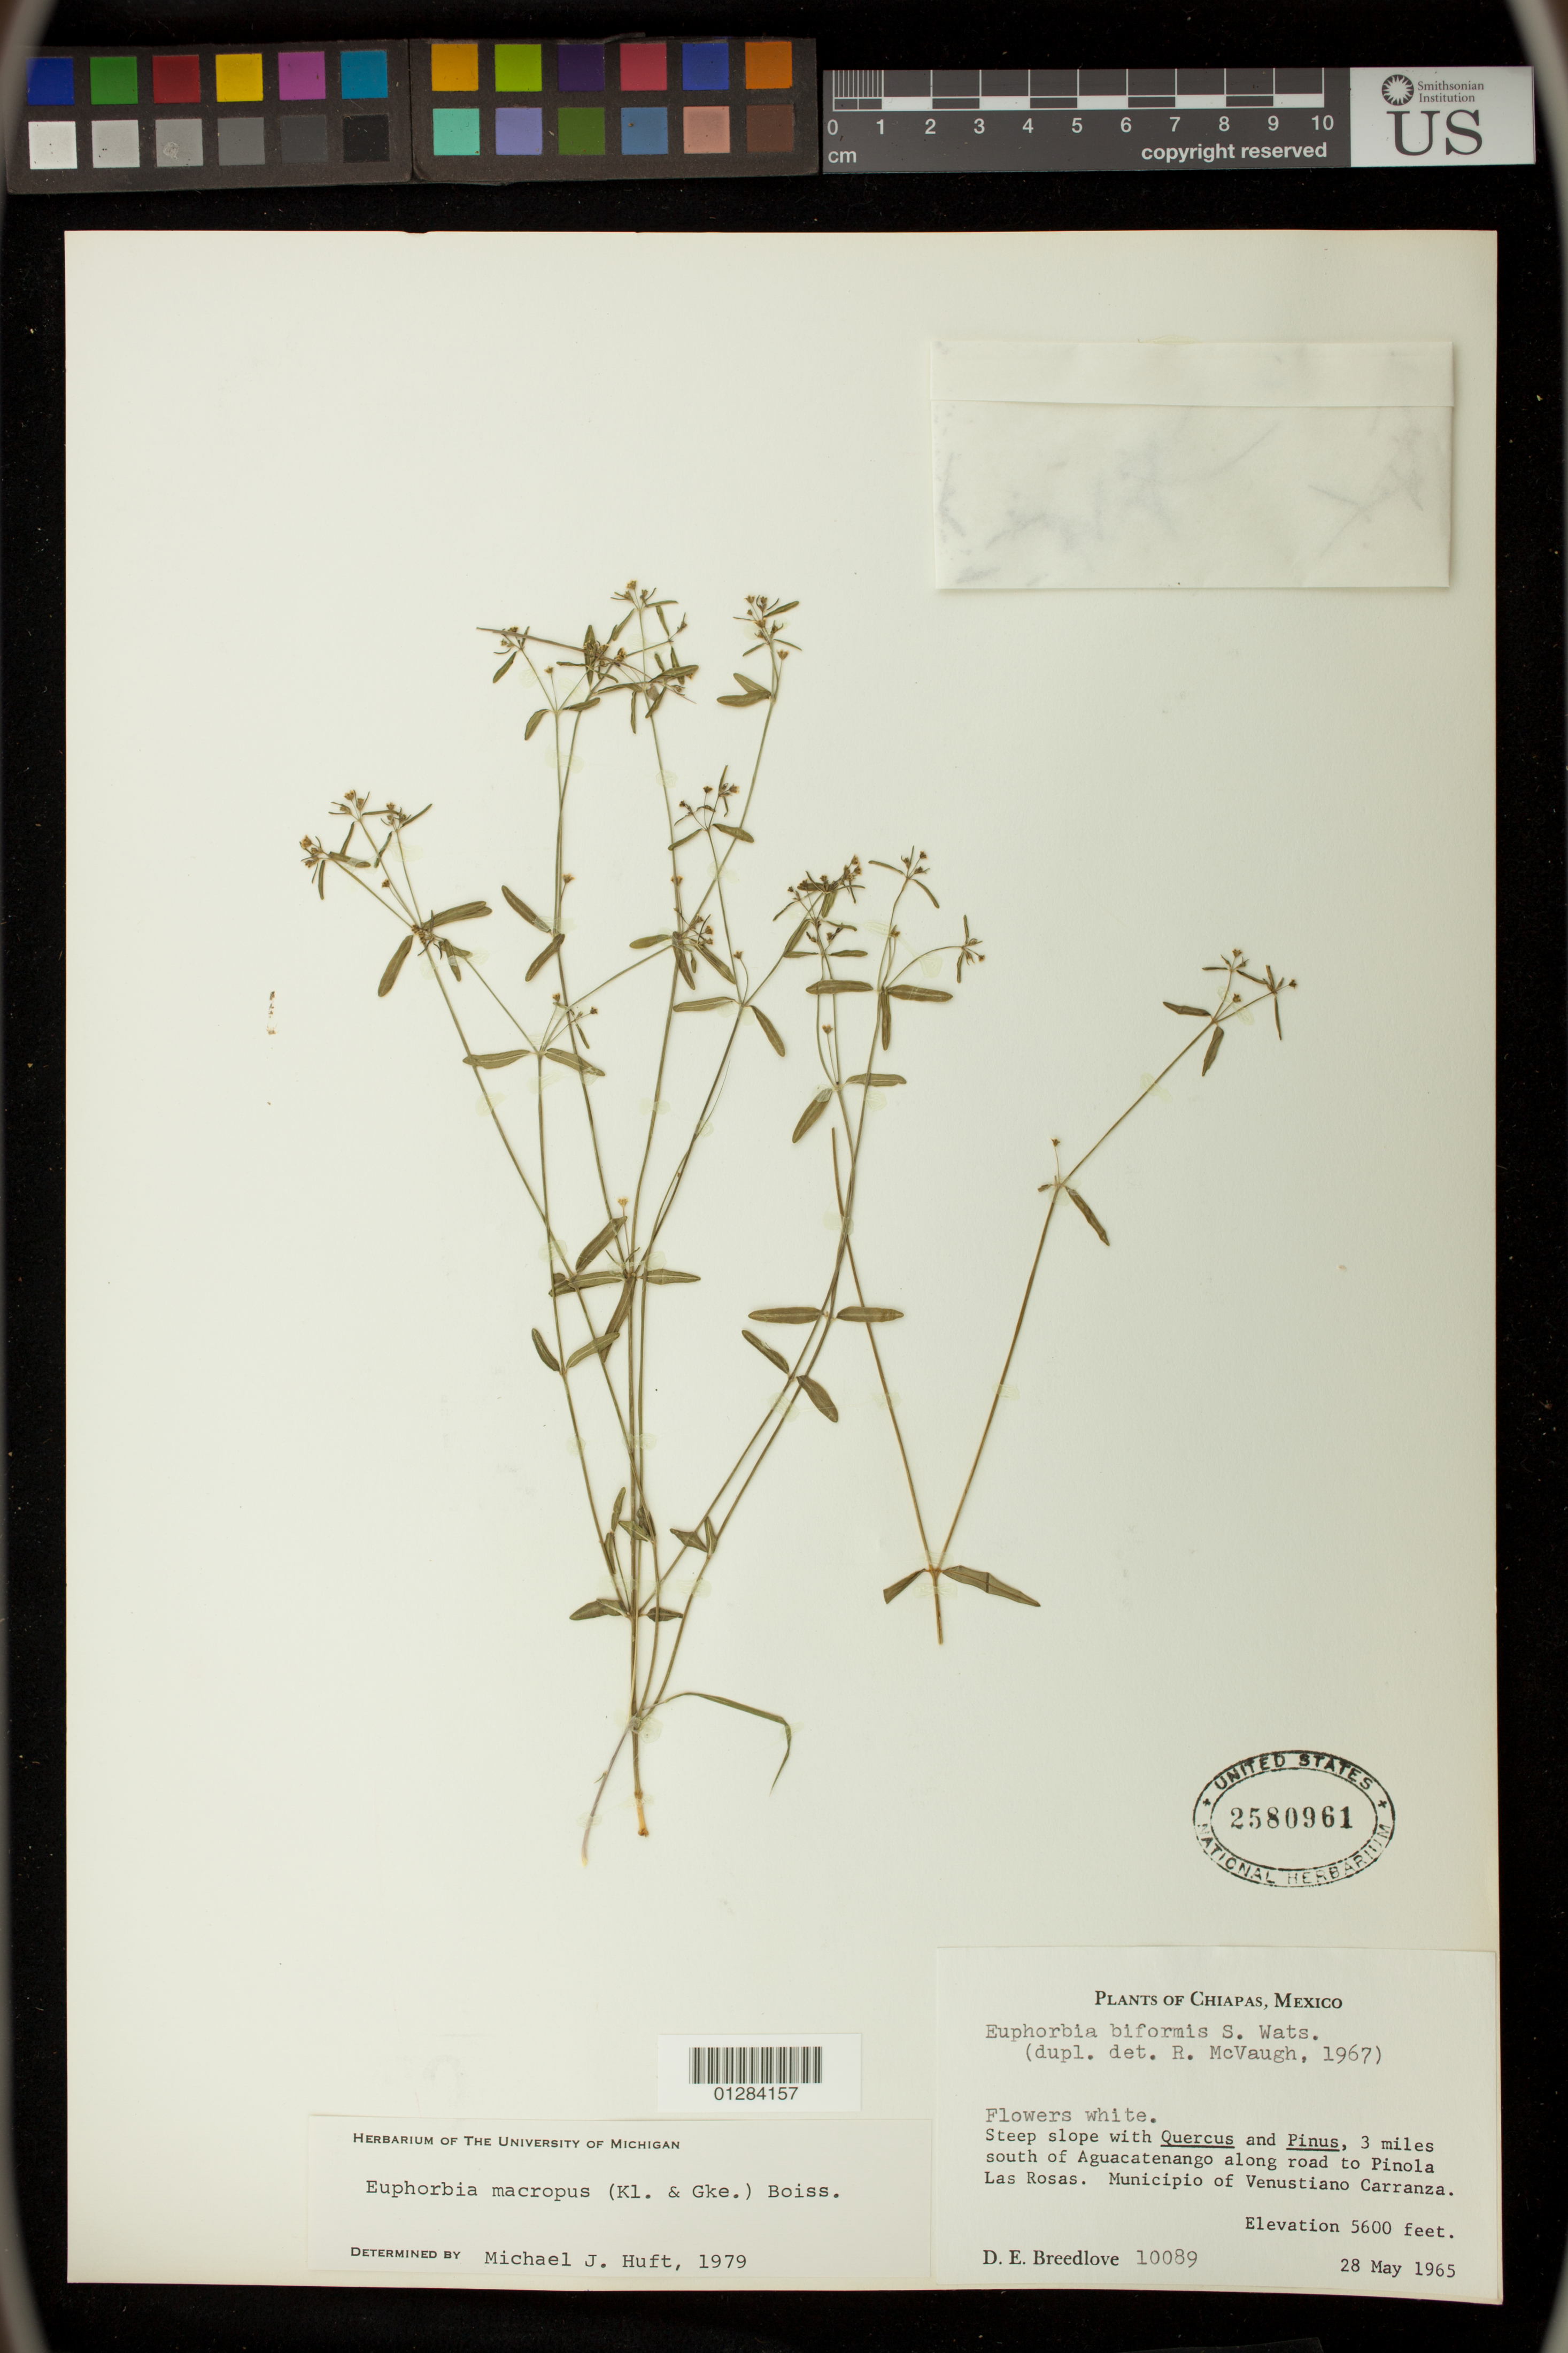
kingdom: Plantae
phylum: Tracheophyta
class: Magnoliopsida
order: Malpighiales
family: Euphorbiaceae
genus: Euphorbia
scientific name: Euphorbia macropus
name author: (Klotzsch & Garcke) Boiss.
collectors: D. E. Breedlove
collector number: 10089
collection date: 1965-05-28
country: Mexico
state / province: Chiapas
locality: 3 miles south of Aguacatenanga along road to Pinola Las Rosas. Municipio of Venustiano Carranza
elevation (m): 1707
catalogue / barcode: US 2580961